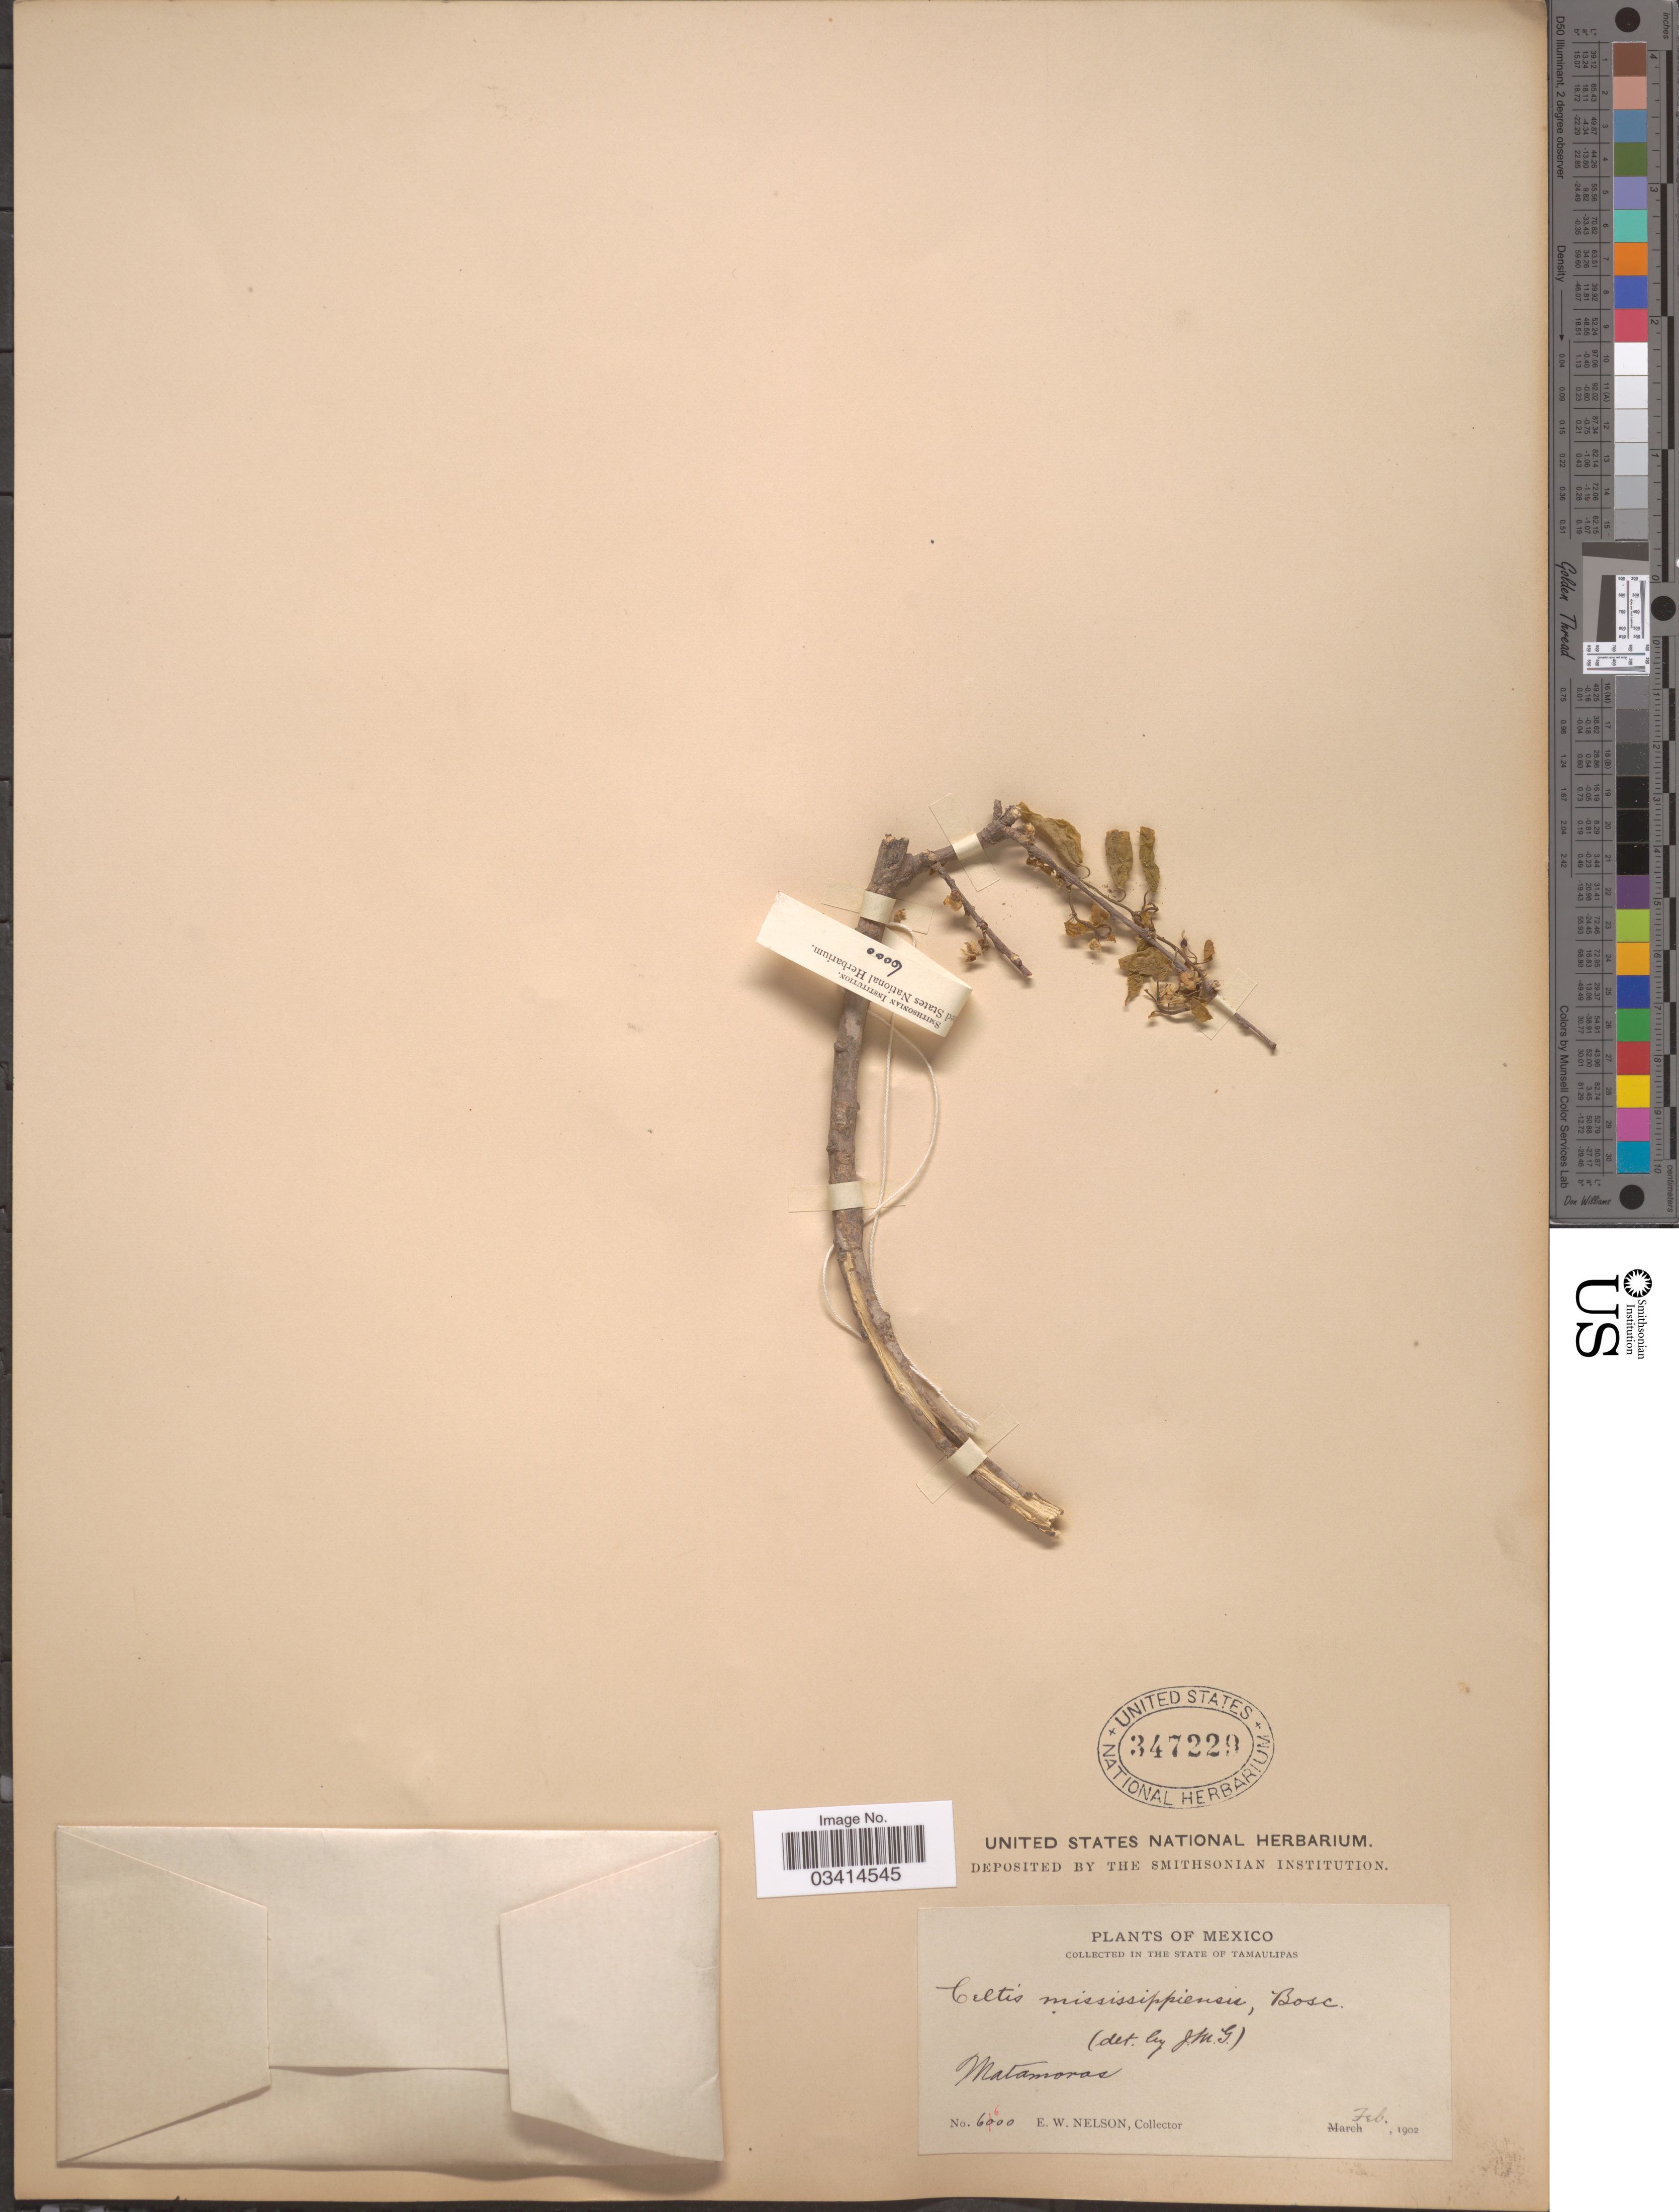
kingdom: Plantae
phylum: Tracheophyta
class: Magnoliopsida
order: Rosales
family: Cannabaceae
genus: Celtis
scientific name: Celtis laevigata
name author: Willd.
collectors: E. W. Nelson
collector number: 6600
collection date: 1902-02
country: Mexico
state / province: Tamaulipas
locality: Matamoros.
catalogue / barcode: US 347229